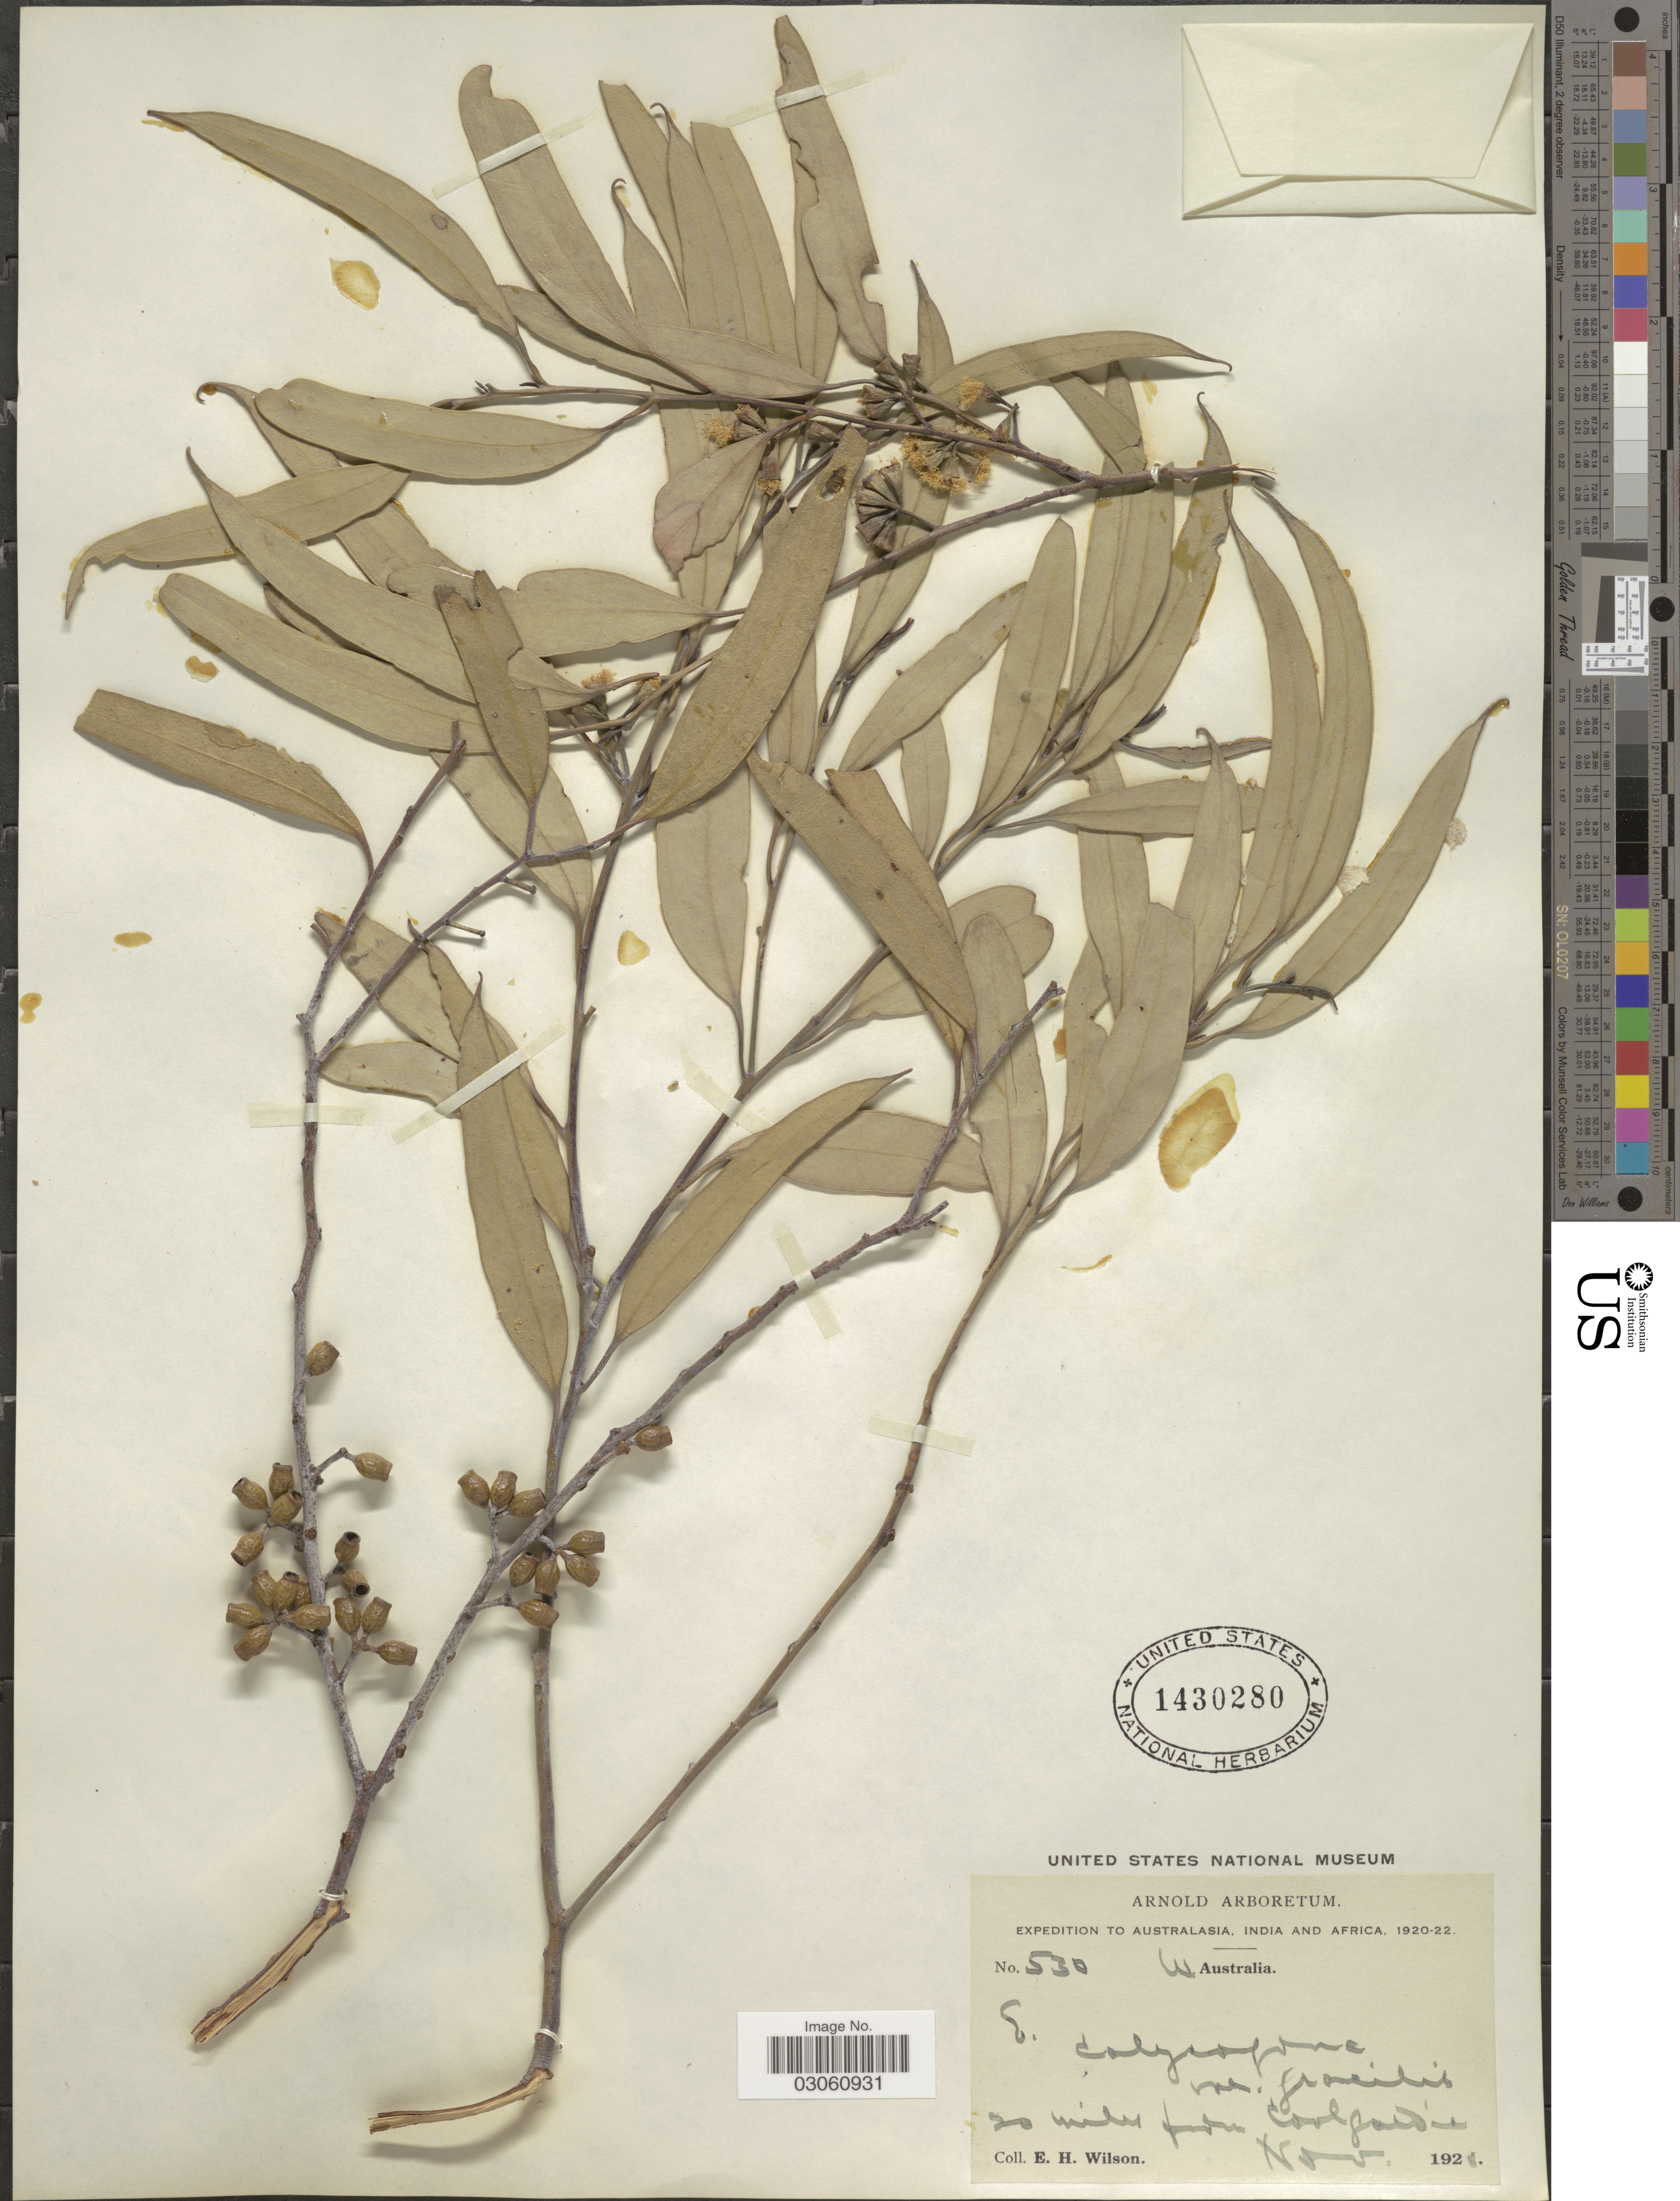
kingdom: Plantae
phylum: Tracheophyta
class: Magnoliopsida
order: Myrtales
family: Myrtaceae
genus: Eucalyptus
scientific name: Eucalyptus calycogona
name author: Turcz.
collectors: E. Wilson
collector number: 530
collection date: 1925-11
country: Australia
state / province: Western Australia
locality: Australasia, 20 miles from Coolgardie.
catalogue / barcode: US 1430280